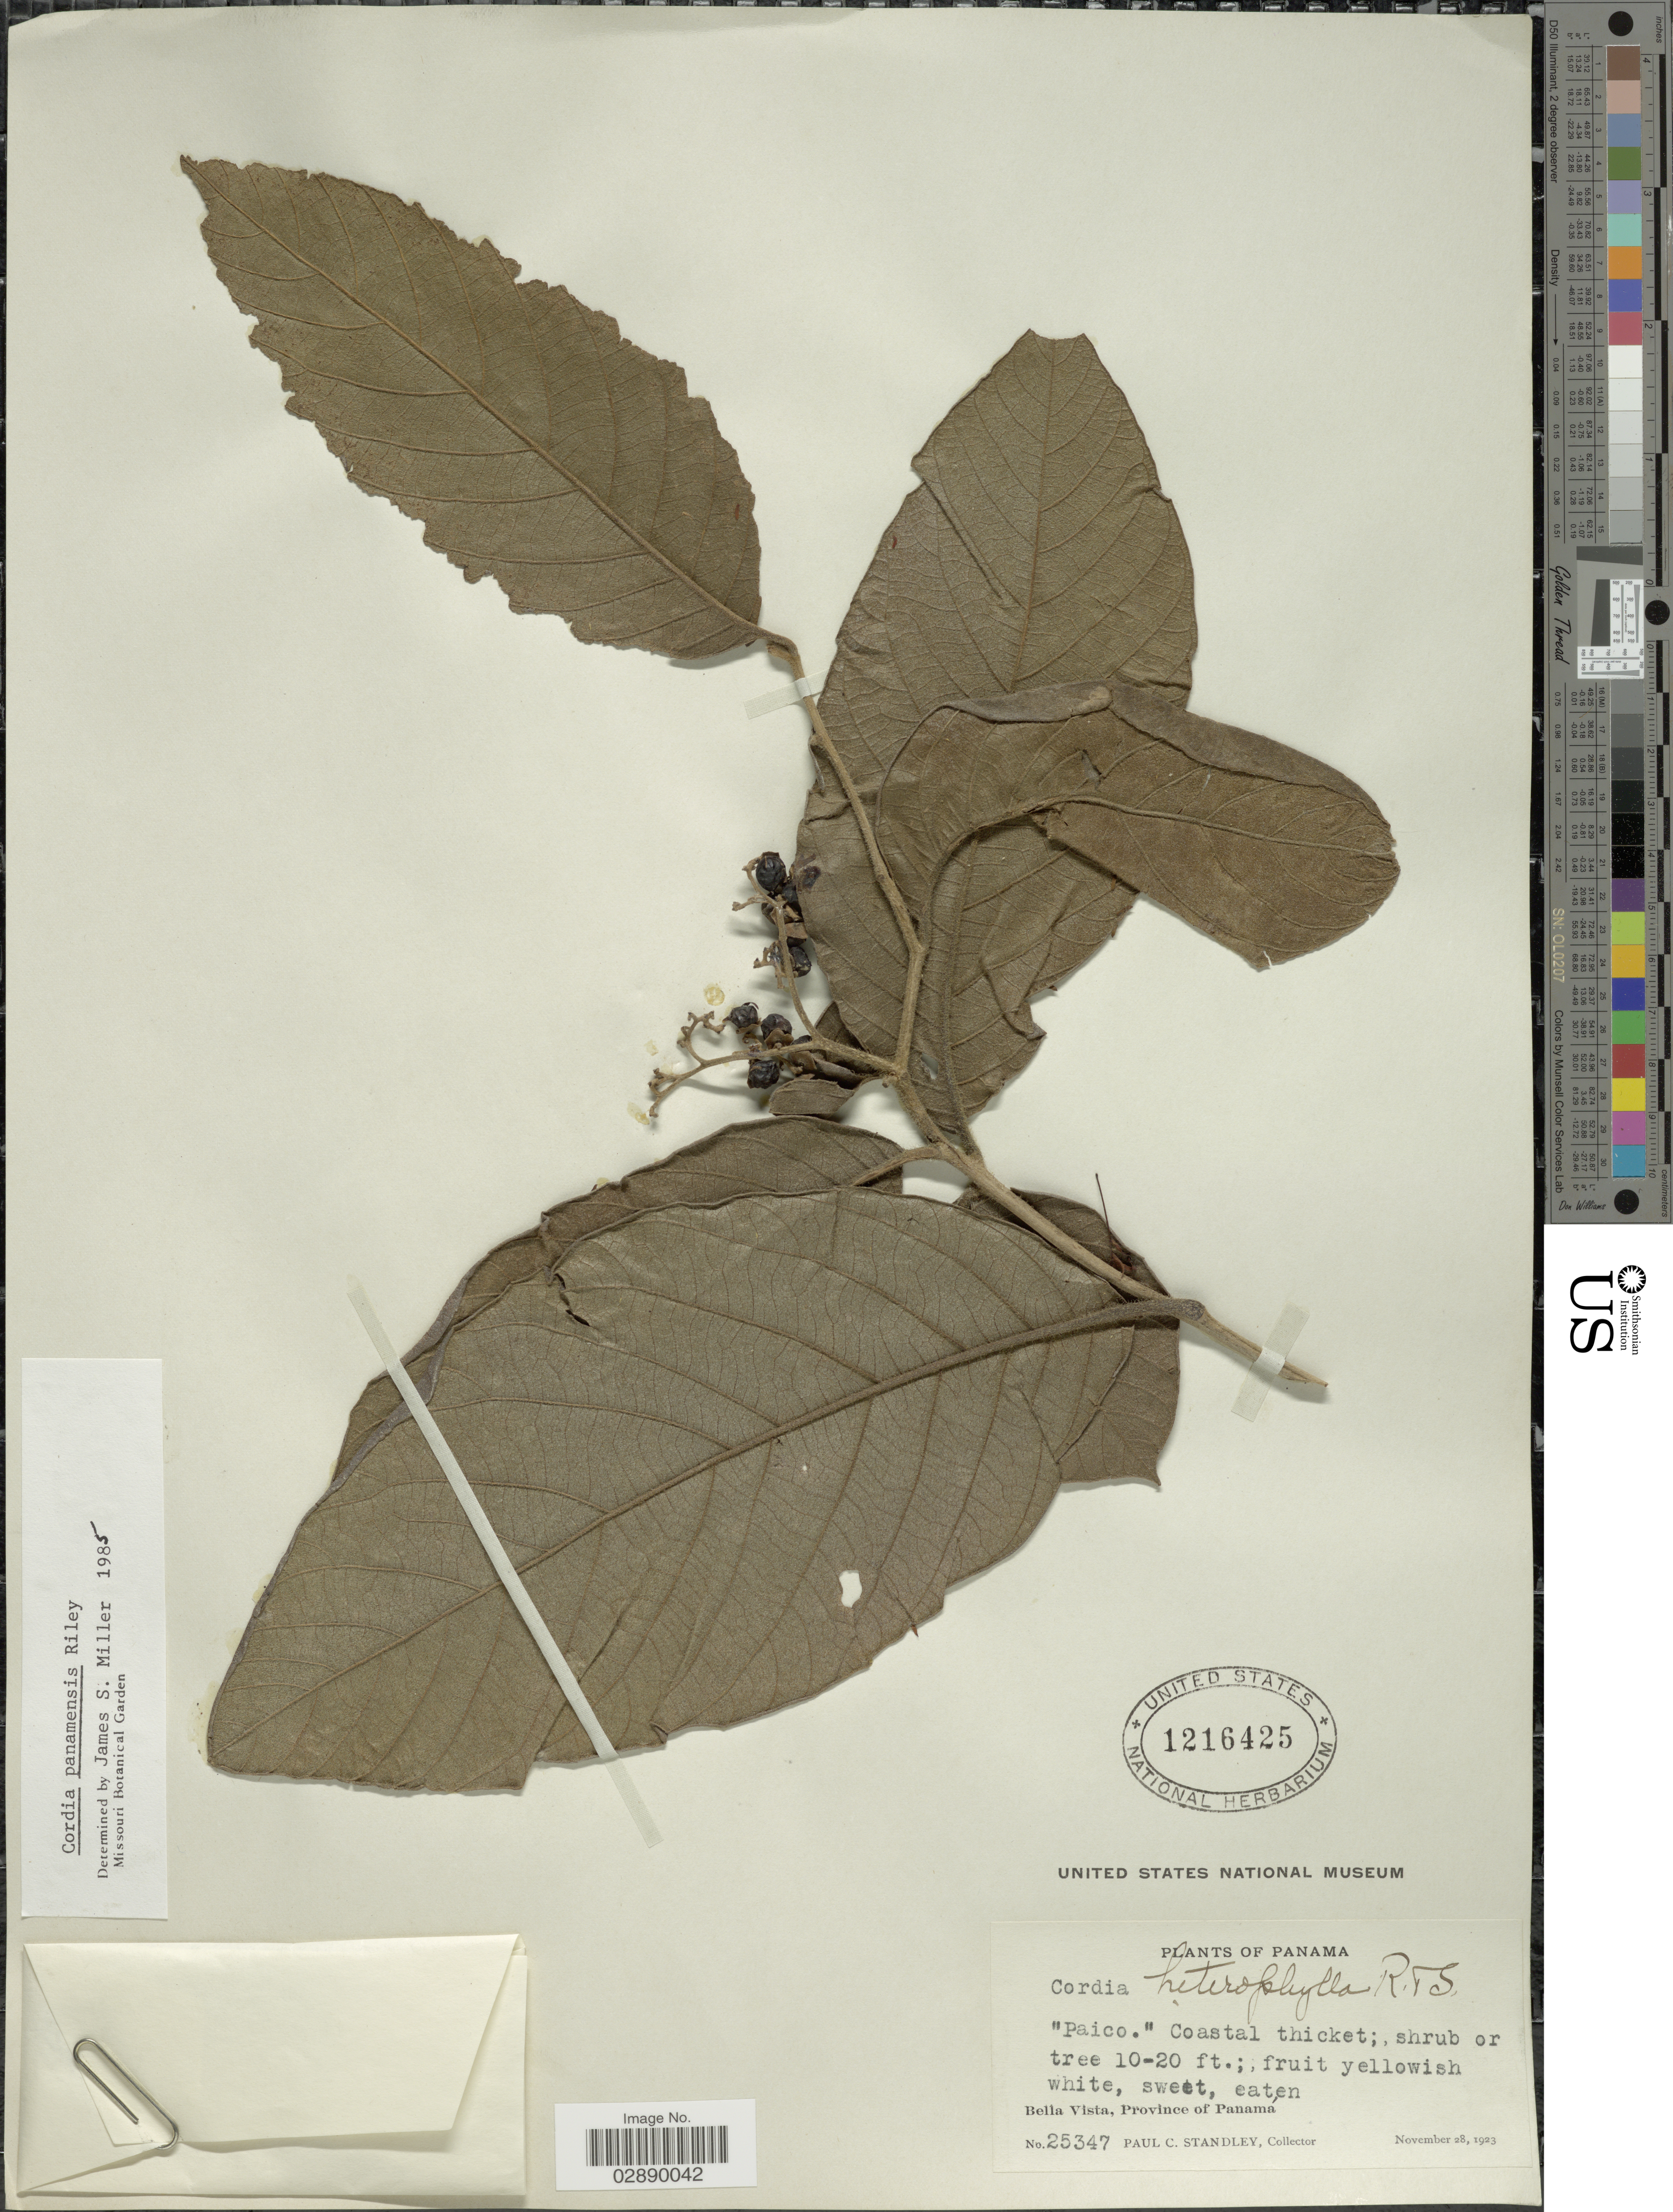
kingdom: Plantae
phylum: Tracheophyta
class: Magnoliopsida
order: Boraginales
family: Cordiaceae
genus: Cordia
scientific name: Cordia panamensis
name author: L. Riley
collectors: P. C. Standley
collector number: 25347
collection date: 1923-11-28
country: Panama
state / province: Panamá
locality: Bella Vista, Province of Panama.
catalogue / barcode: US 1216425